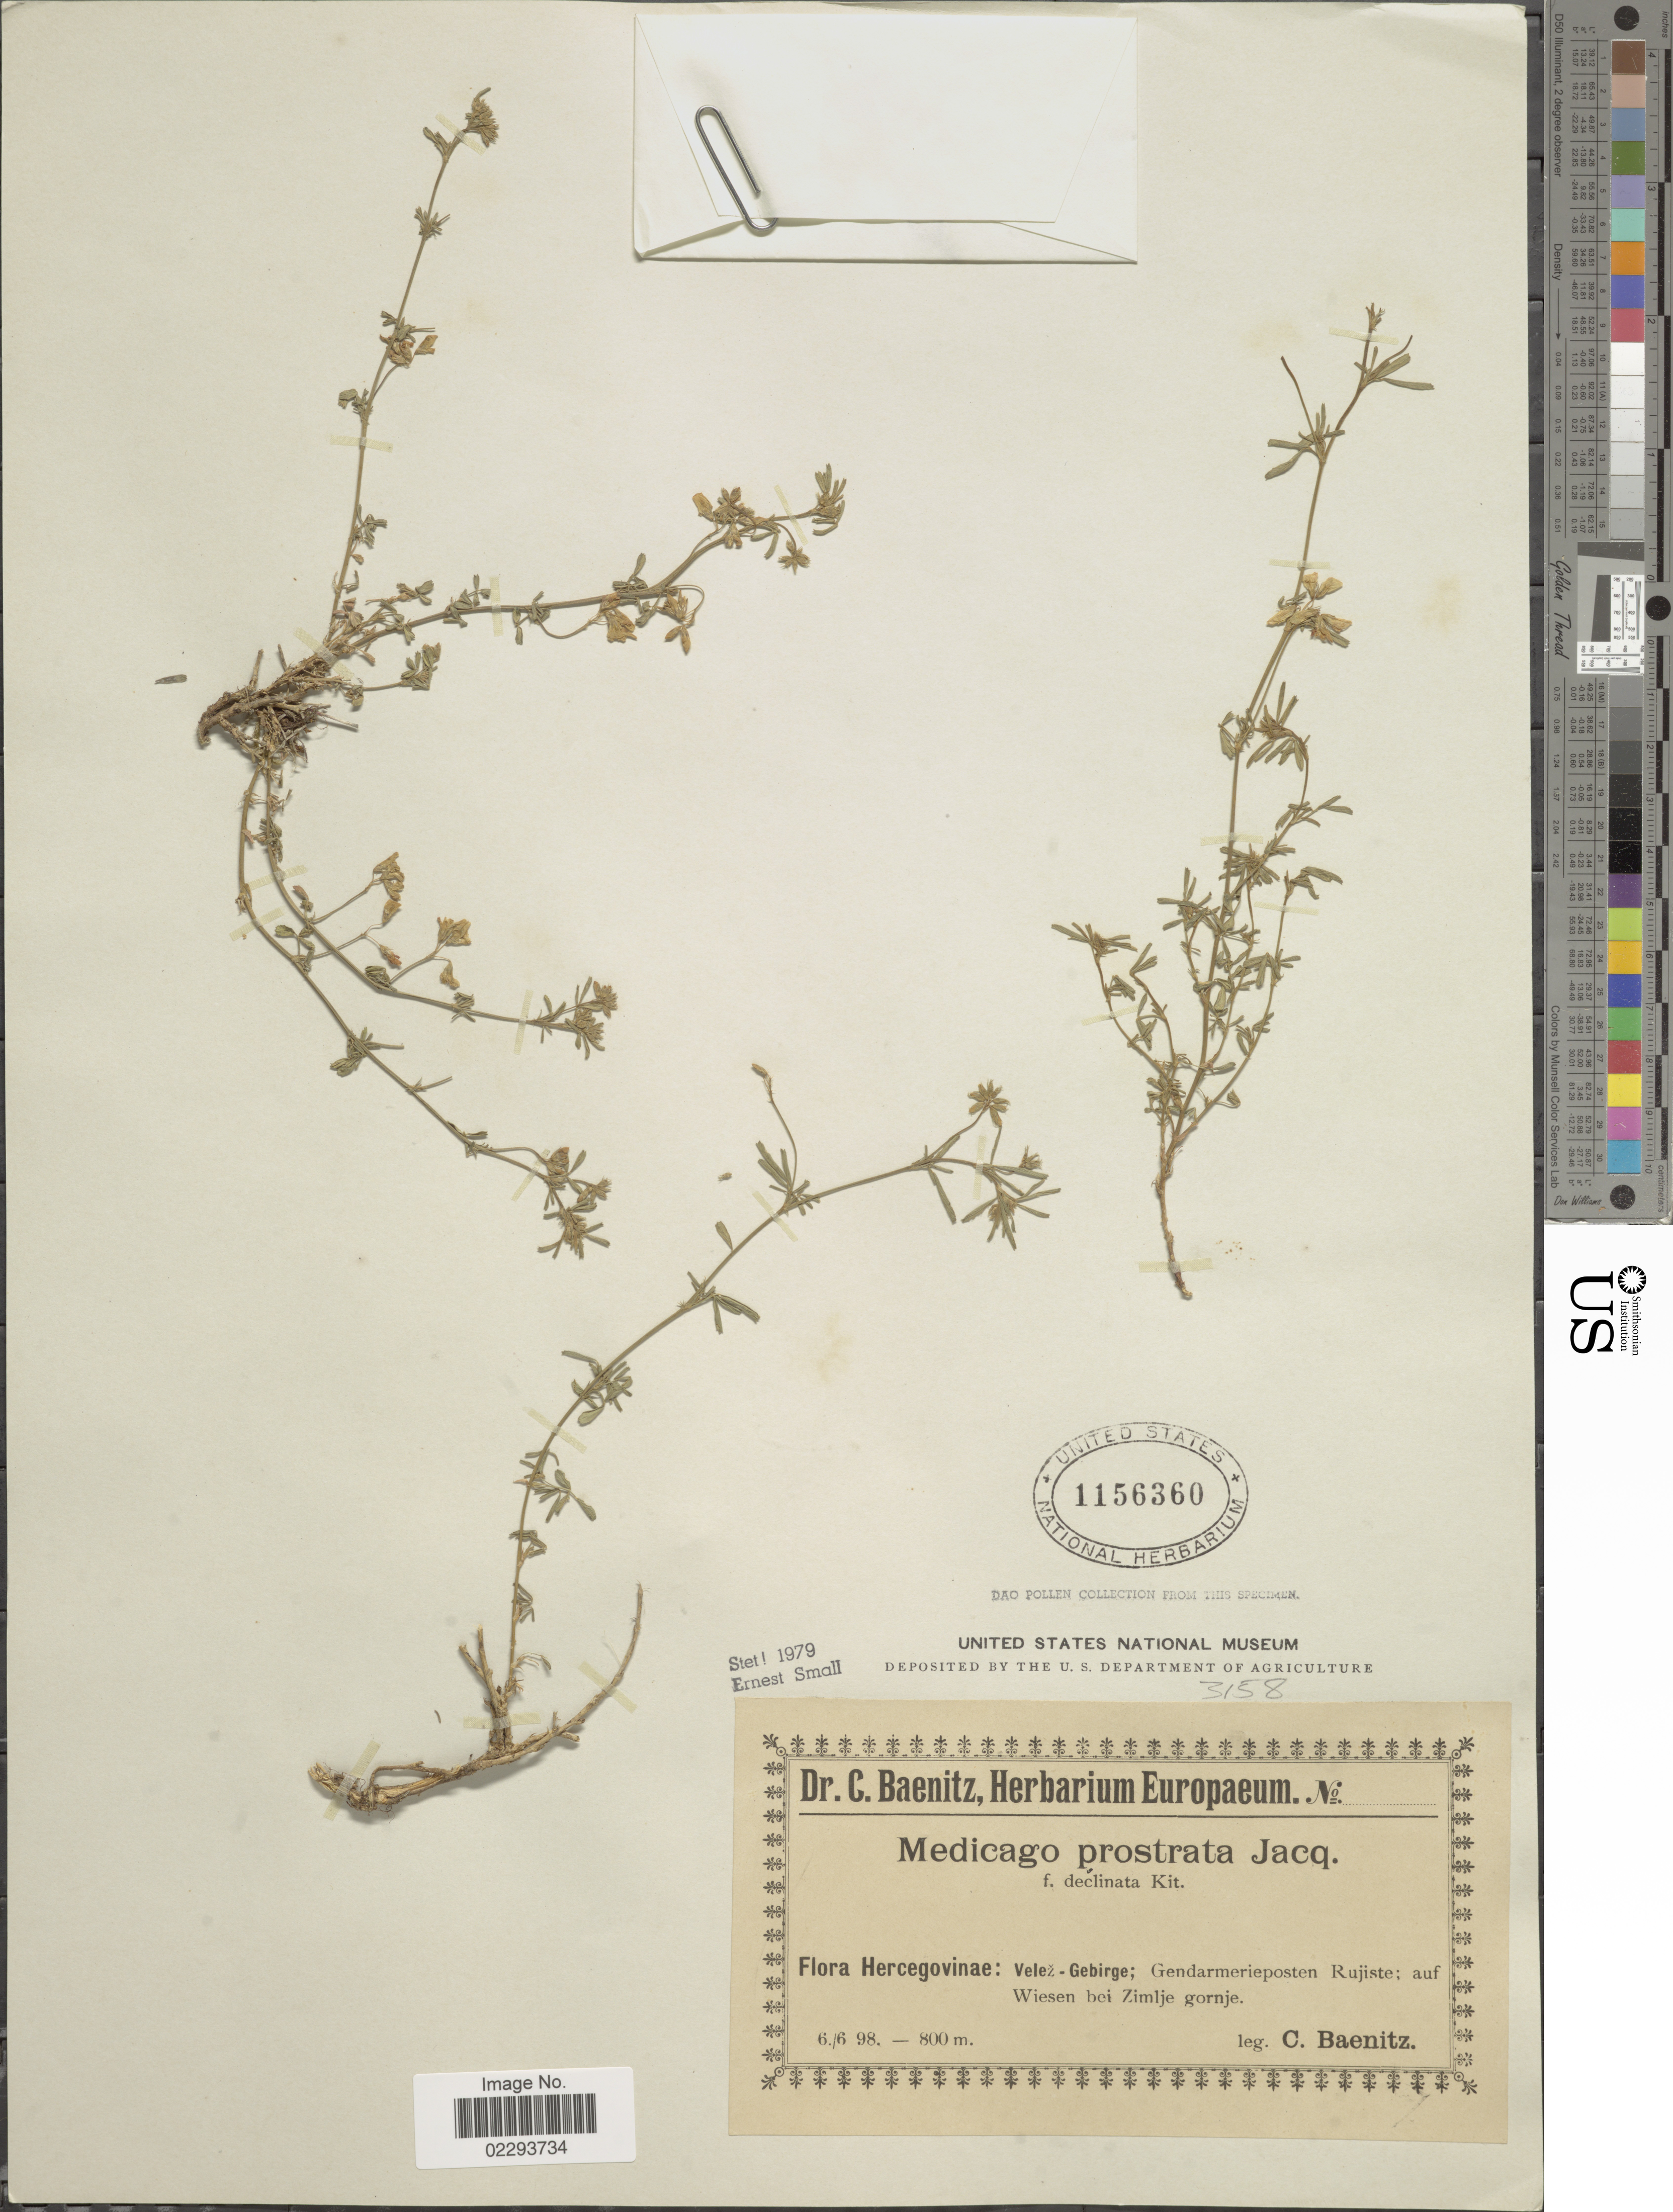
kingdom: Plantae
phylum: Tracheophyta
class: Magnoliopsida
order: Fabales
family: Fabaceae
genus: Medicago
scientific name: Medicago prostrata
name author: Jacq.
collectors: C. G. Baenitz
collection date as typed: Transcribed d/m/y: 6/6/98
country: Bosnia and Herzegovina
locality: Hercegovinae: Velez-Gebirge; Gendarmerieposten Rujiste; auf Wiesen bei Zimlje gornje.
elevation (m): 800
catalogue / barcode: US 1156360